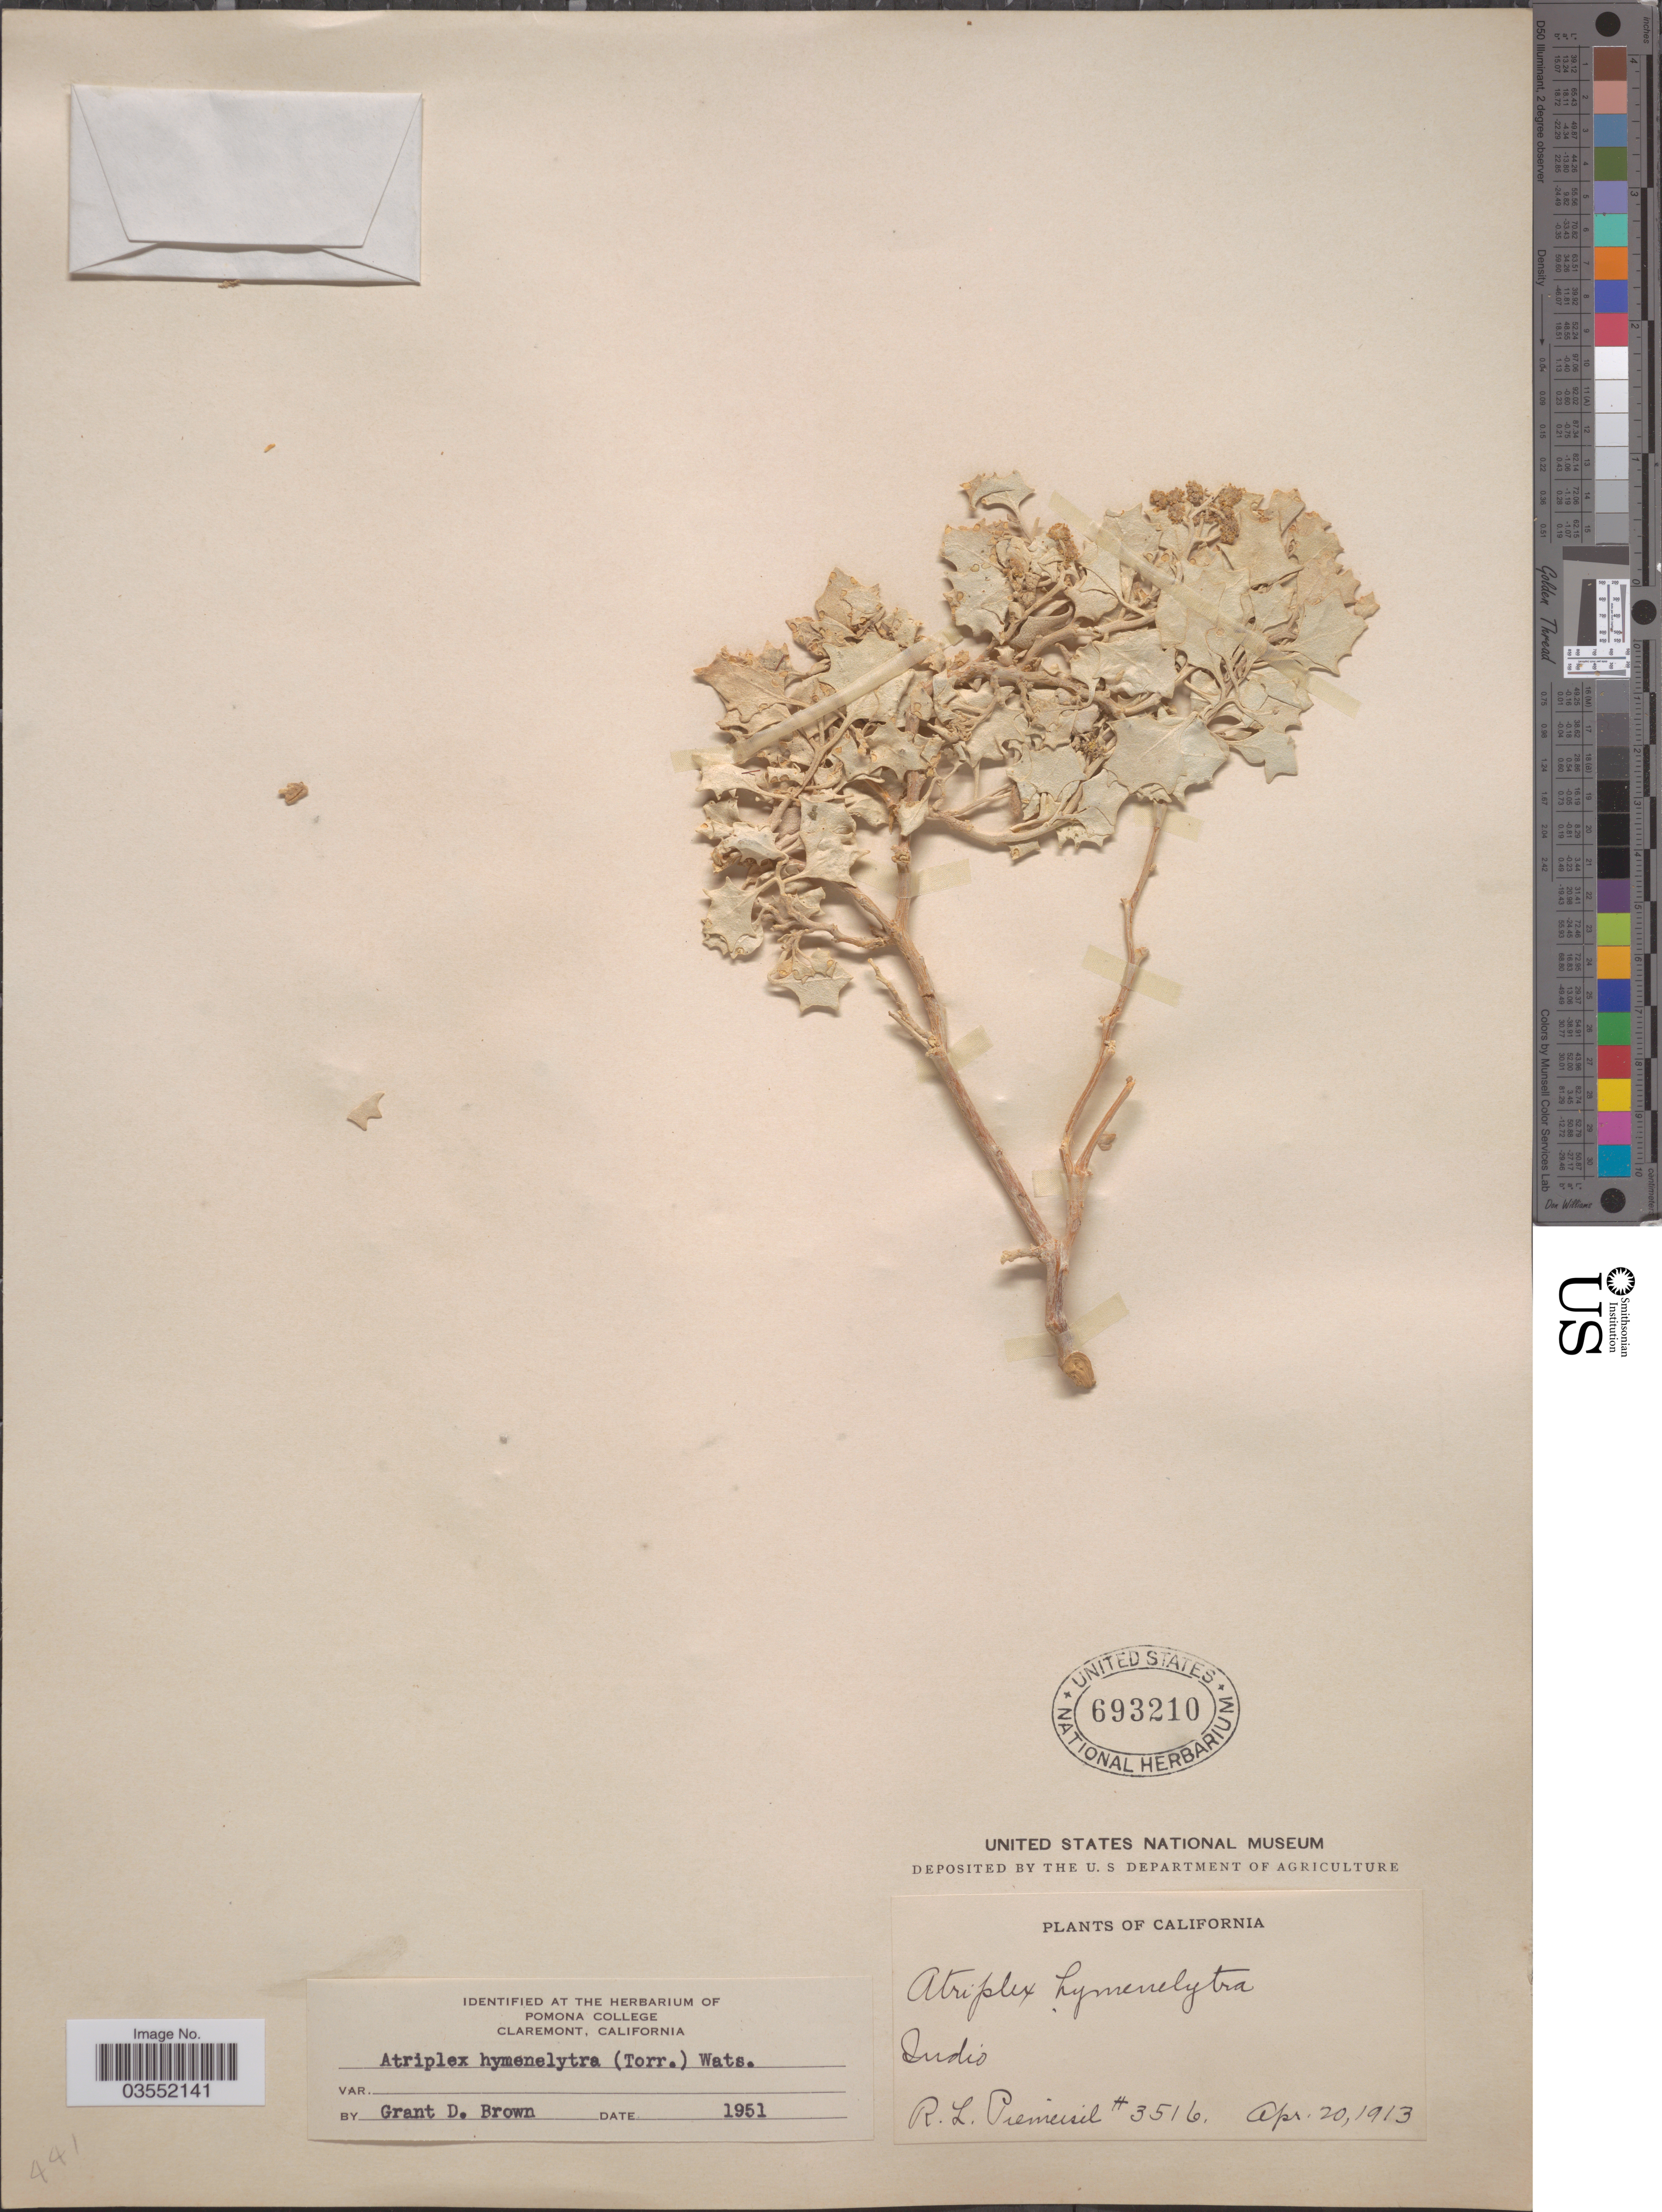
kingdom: Plantae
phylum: Tracheophyta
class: Magnoliopsida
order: Caryophyllales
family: Amaranthaceae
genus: Atriplex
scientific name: Atriplex hymenelytra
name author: (Torr.) S. Watson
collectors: R. L. Piemeisel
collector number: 3516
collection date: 1913-04-20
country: United States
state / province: California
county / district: Riverside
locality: Indio.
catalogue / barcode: US 693210